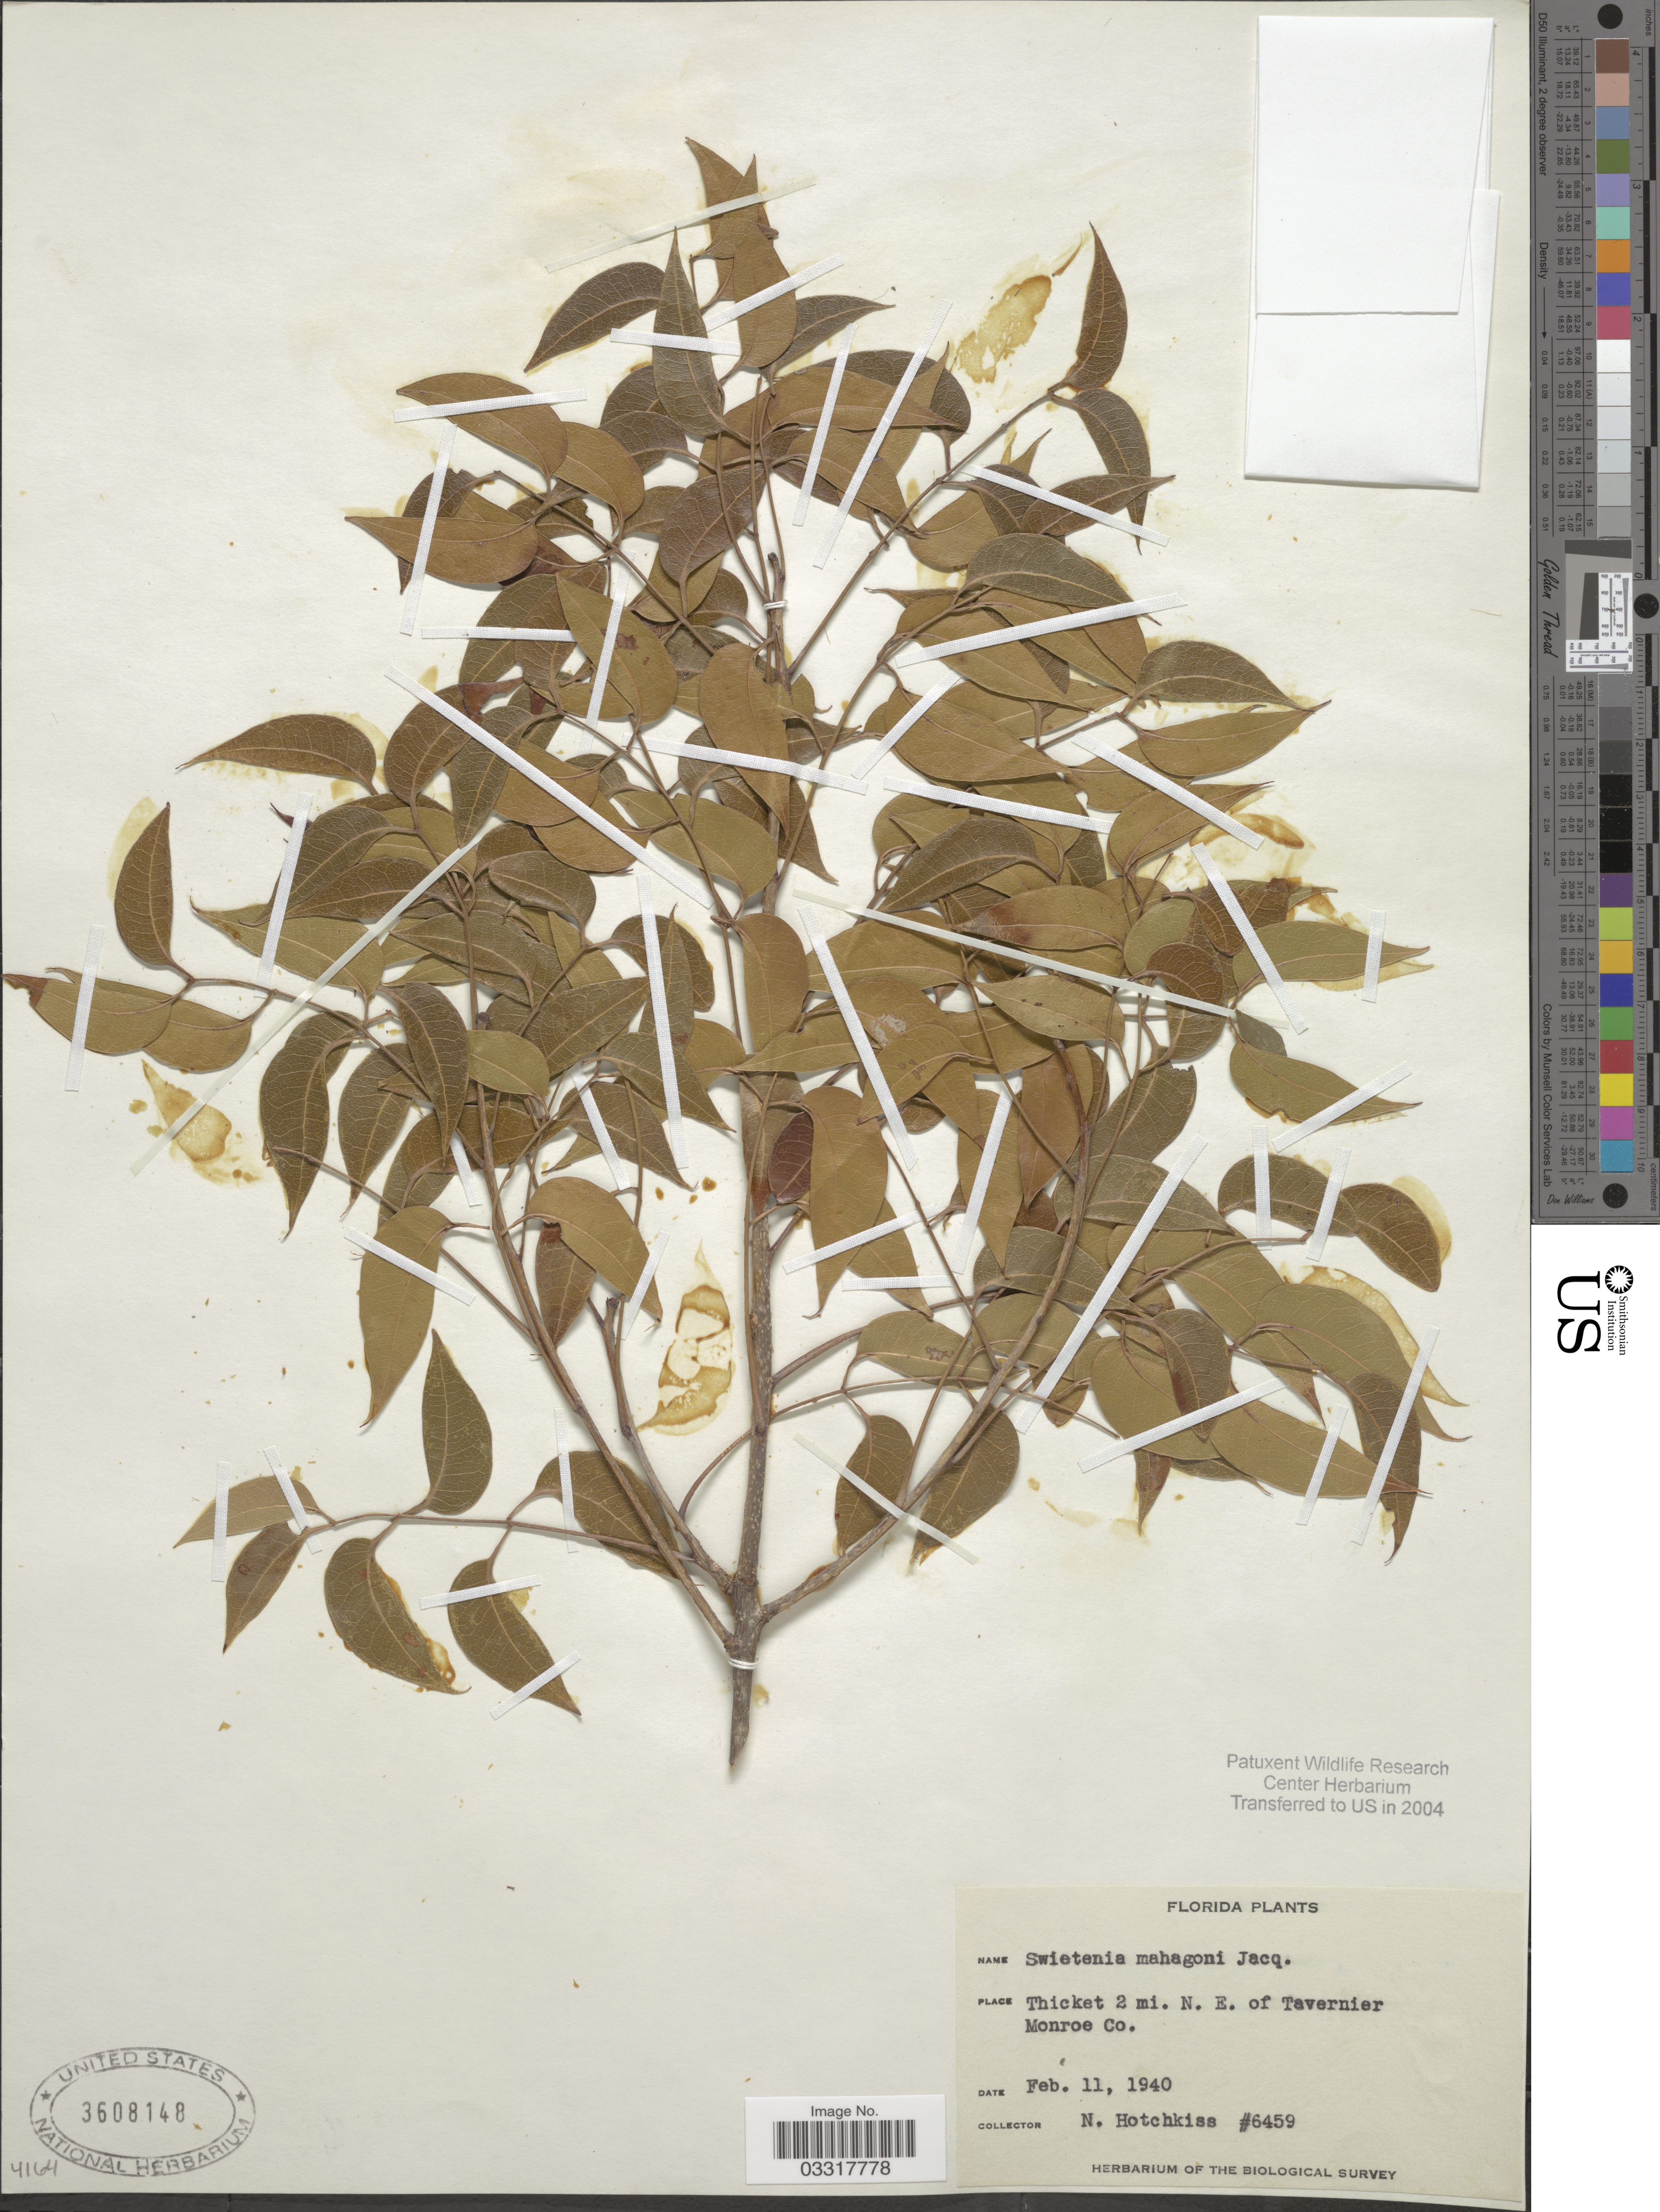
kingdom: Plantae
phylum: Tracheophyta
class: Magnoliopsida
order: Sapindales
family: Meliaceae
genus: Swietenia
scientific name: Swietenia mahagoni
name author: (L.) Jacq.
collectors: N. Hotchkiss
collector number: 6459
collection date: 1940-02-11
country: United States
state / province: Florida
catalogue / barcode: US 3608148